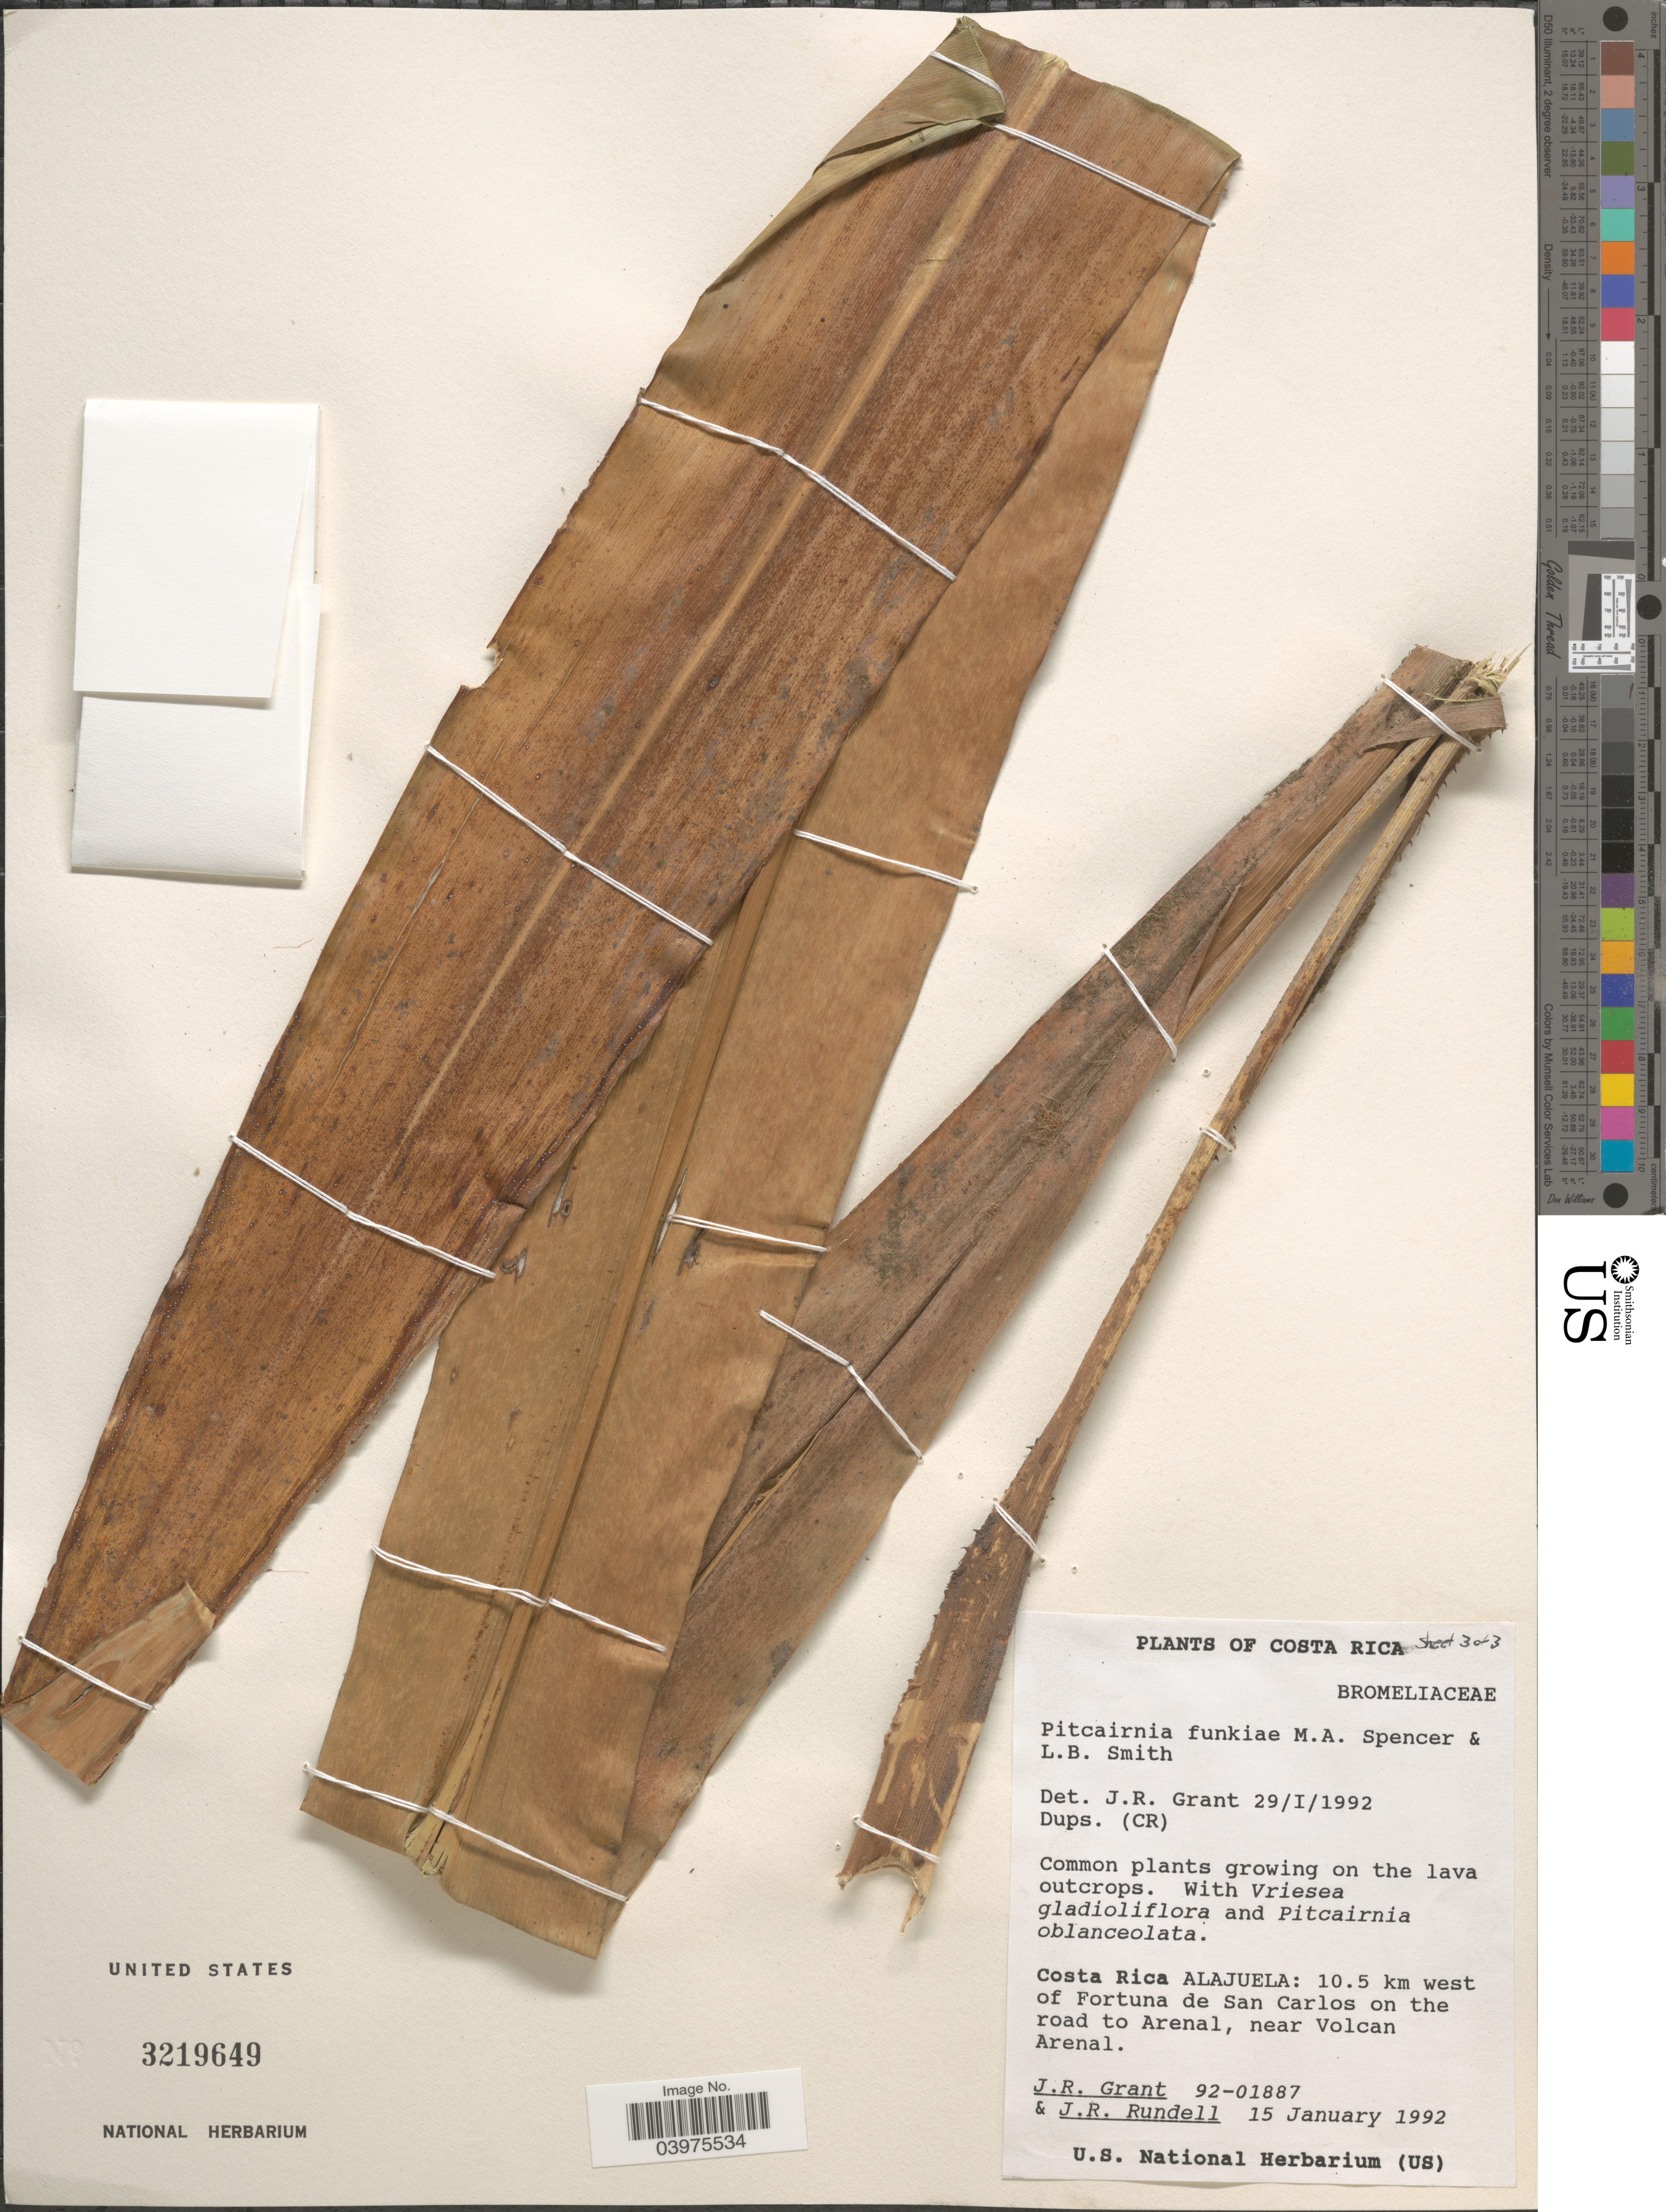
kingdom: Plantae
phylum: Tracheophyta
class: Liliopsida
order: Poales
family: Bromeliaceae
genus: Pitcairnia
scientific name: Pitcairnia funkiae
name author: M.A. Spencer & L.B. Sm.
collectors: J. Grant & J. R. Rundell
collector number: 92-01887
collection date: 1992-01-15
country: Costa Rica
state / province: Alajuela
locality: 10.5 km west of Fortuna de San Carlos on the road to Arenal, near Volcan Arenal.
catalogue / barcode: US 3219649